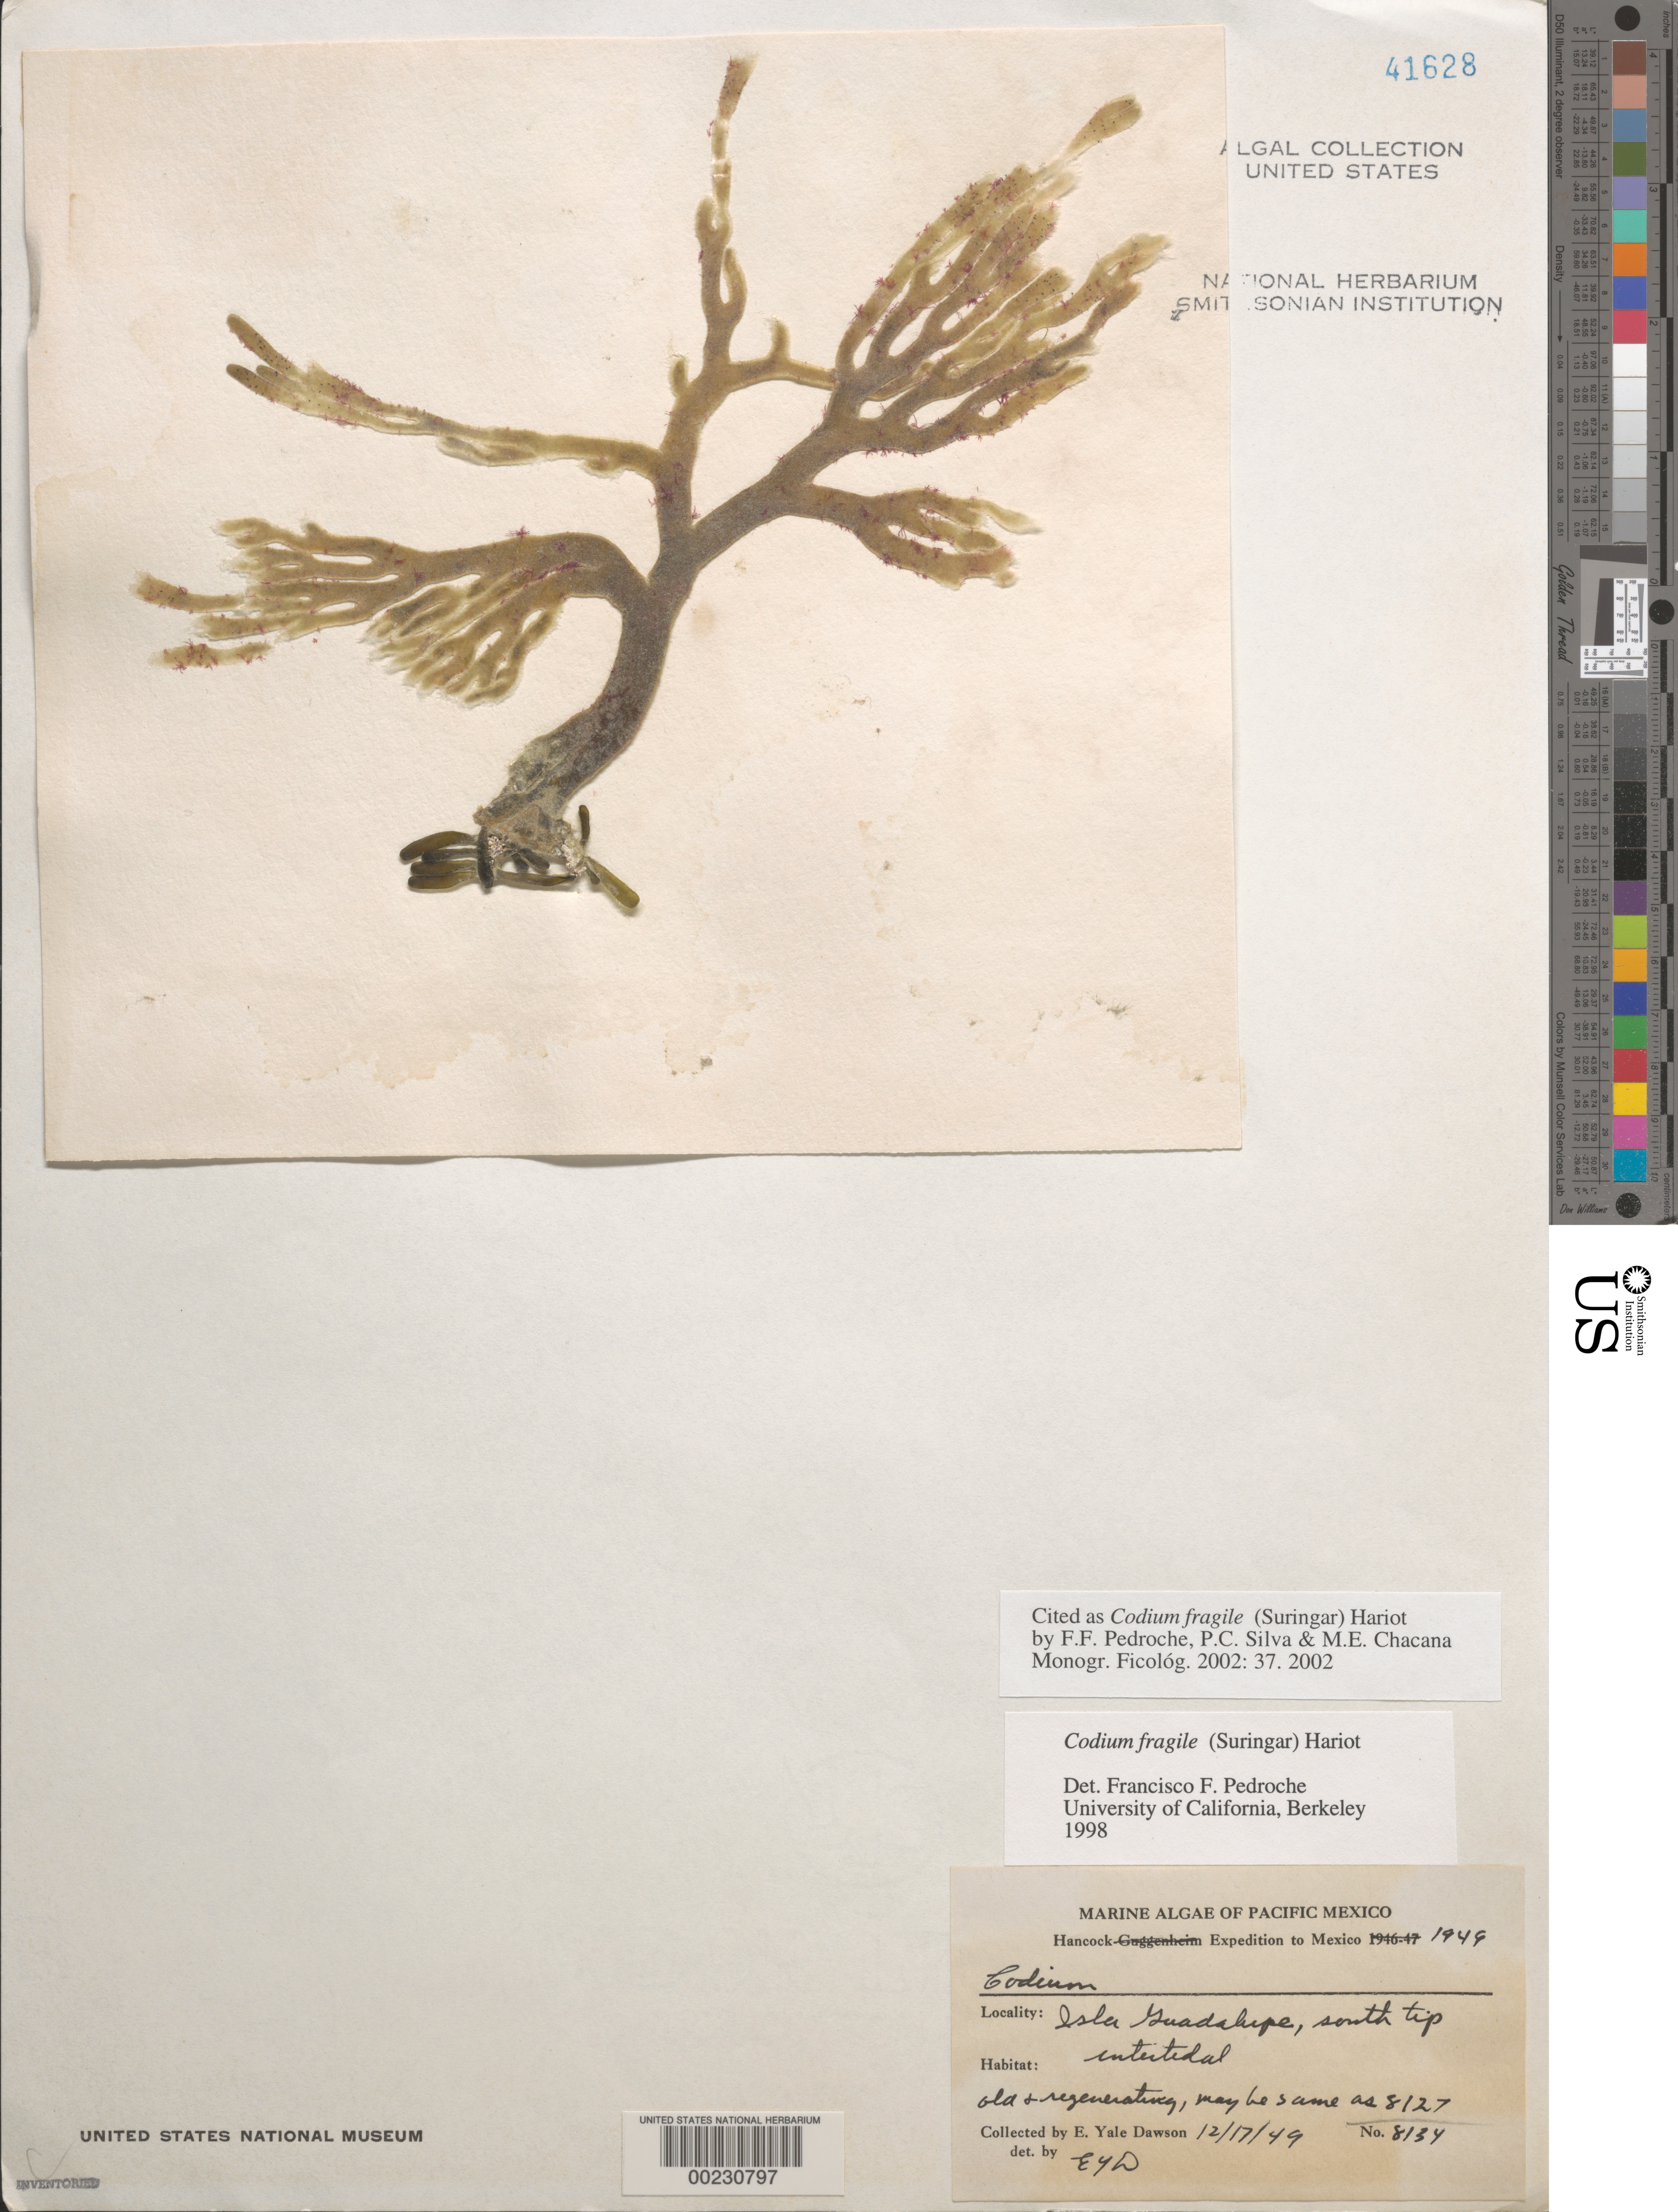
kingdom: Plantae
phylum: Chlorophyta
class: Ulvophyceae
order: Bryopsidales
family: Codiaceae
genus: Codium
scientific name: Codium fragile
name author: (Suringar) P. Hariot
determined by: Pedroche, F. F.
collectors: E. Y. Dawson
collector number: EYD 8134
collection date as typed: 17 December 1949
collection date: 1949-12-17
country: Mexico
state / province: Baja California Norte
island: Isla Guadalupe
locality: southern tip, Guadalupe island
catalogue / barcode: US 41628